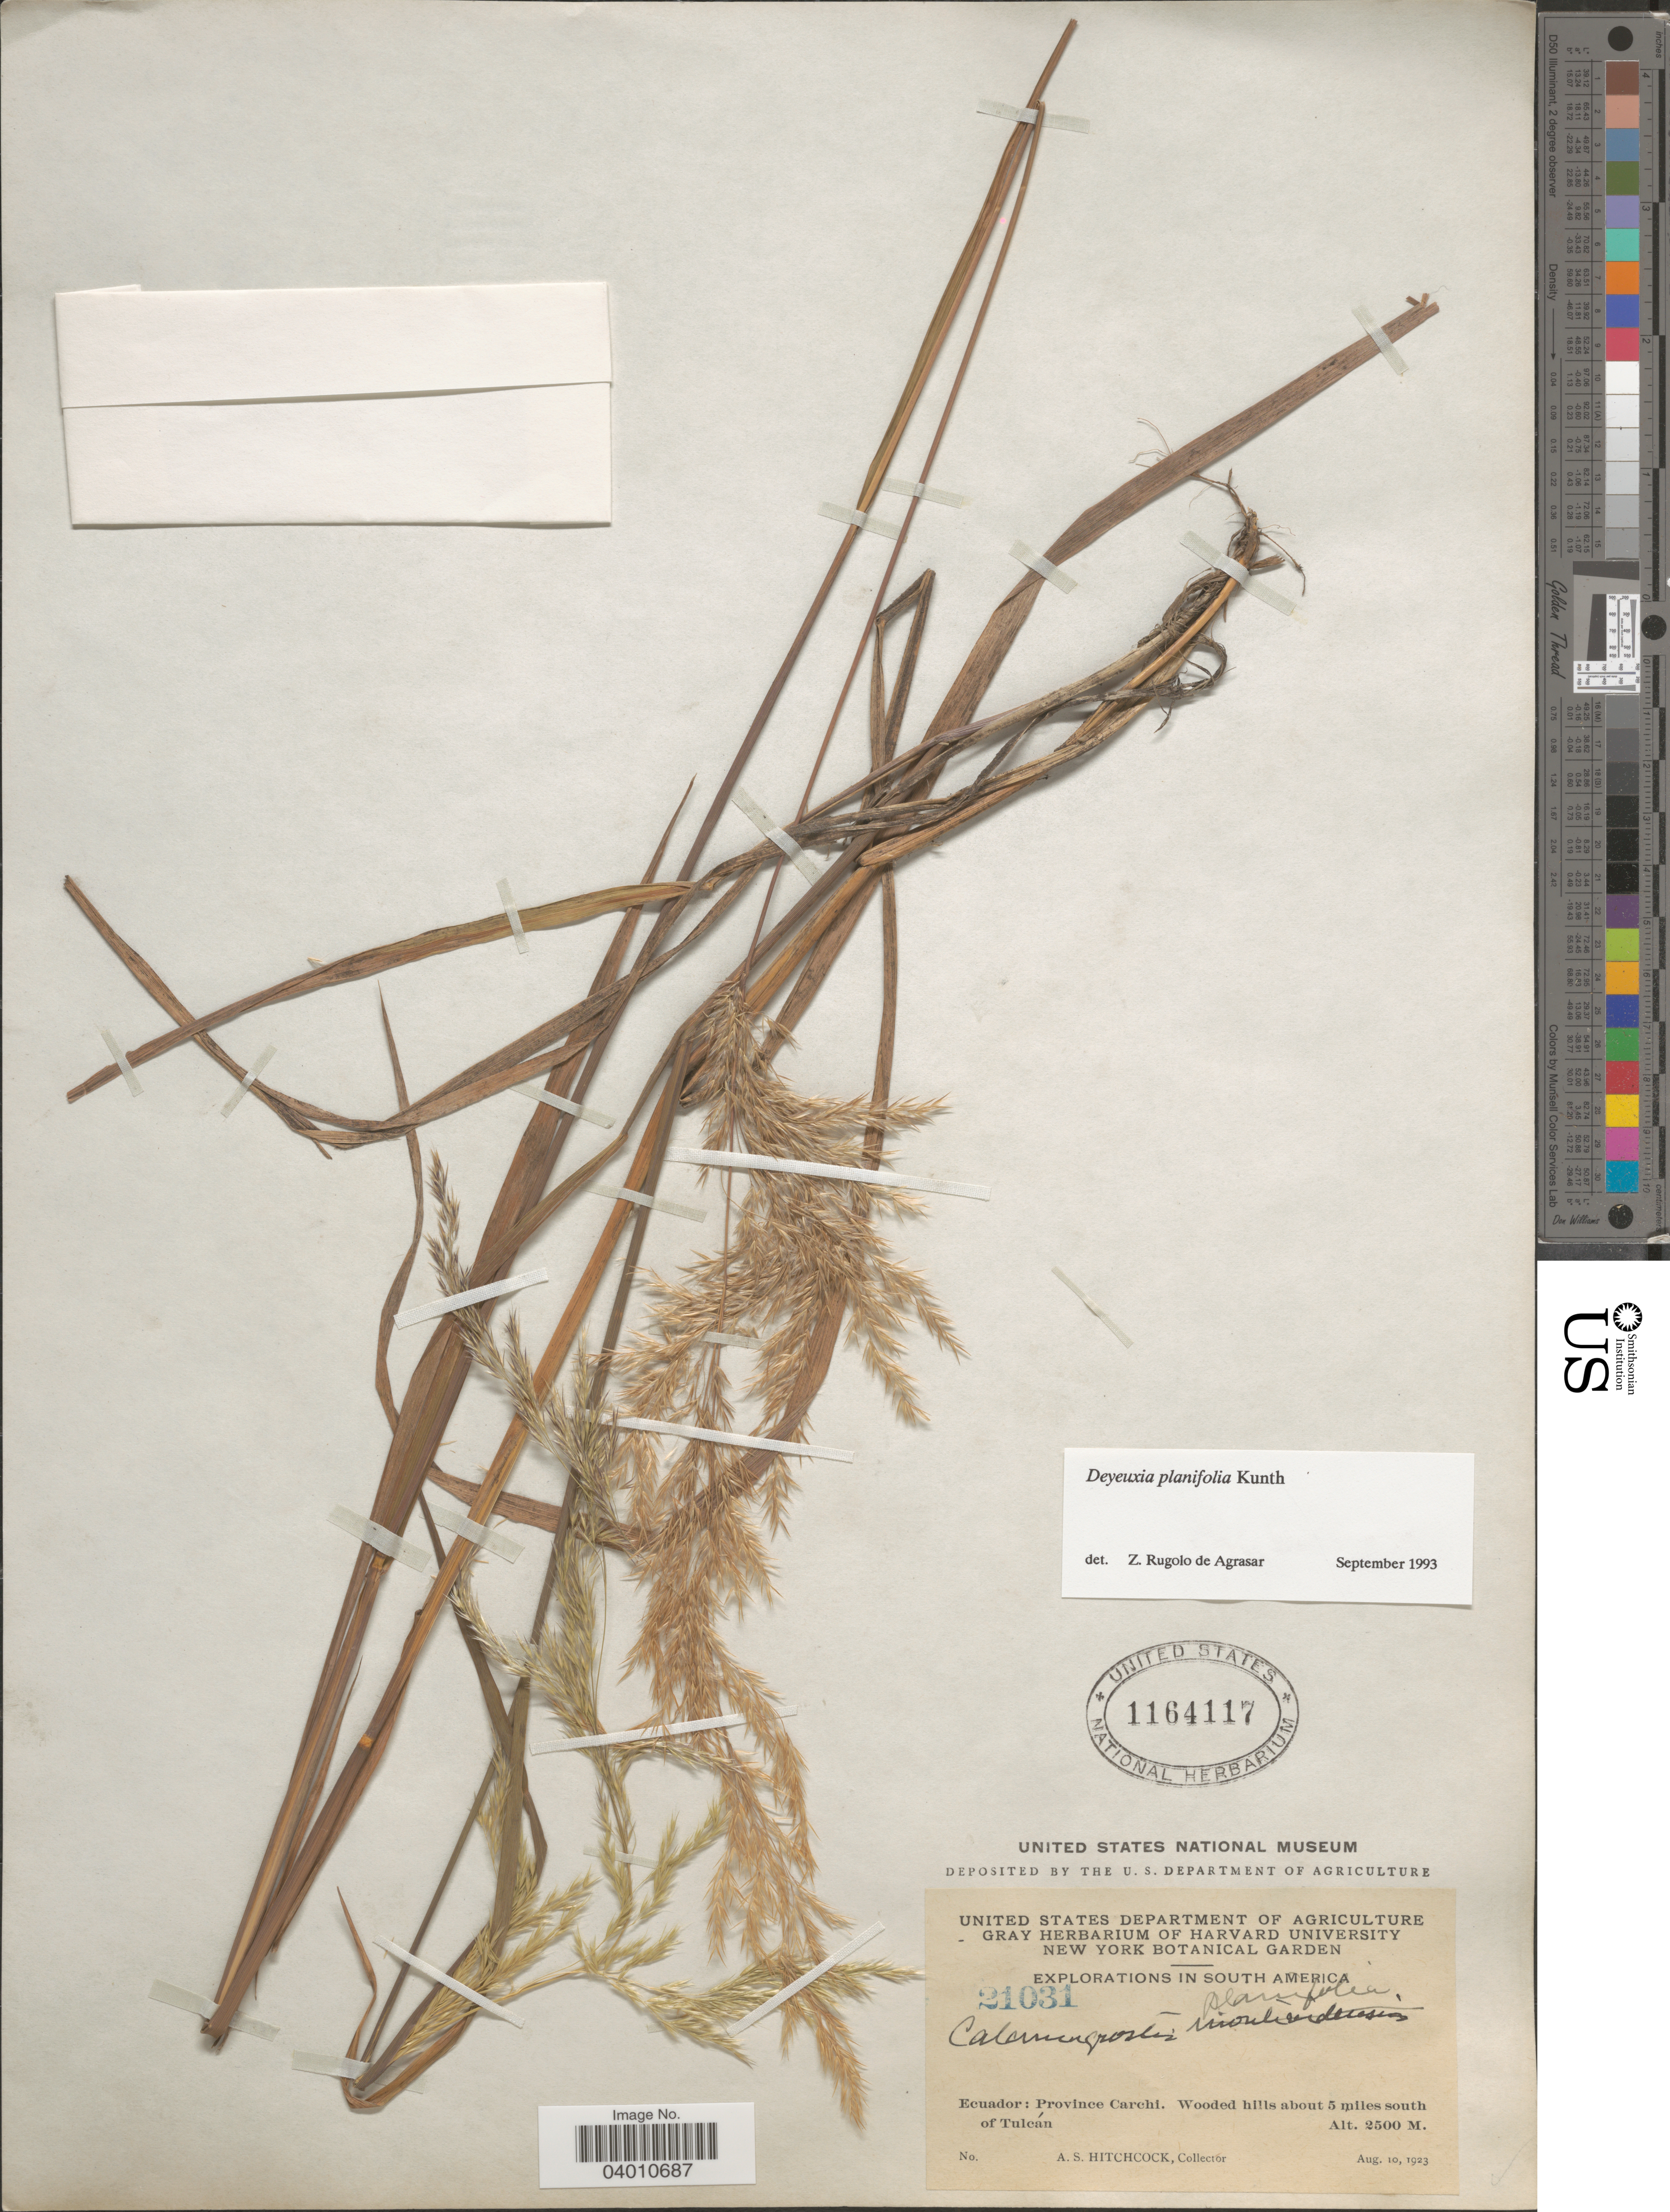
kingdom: Plantae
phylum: Tracheophyta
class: Liliopsida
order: Poales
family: Poaceae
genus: Peyritschia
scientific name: Peyritschia planifolia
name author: (Kunth) P.M. Peterson et al.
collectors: A. S. Hitchcock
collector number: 21031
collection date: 1923-08-10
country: Ecuador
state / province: Carchi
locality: Wooded hills about 5 miles south of Tulcán.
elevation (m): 2500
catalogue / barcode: US 1164117